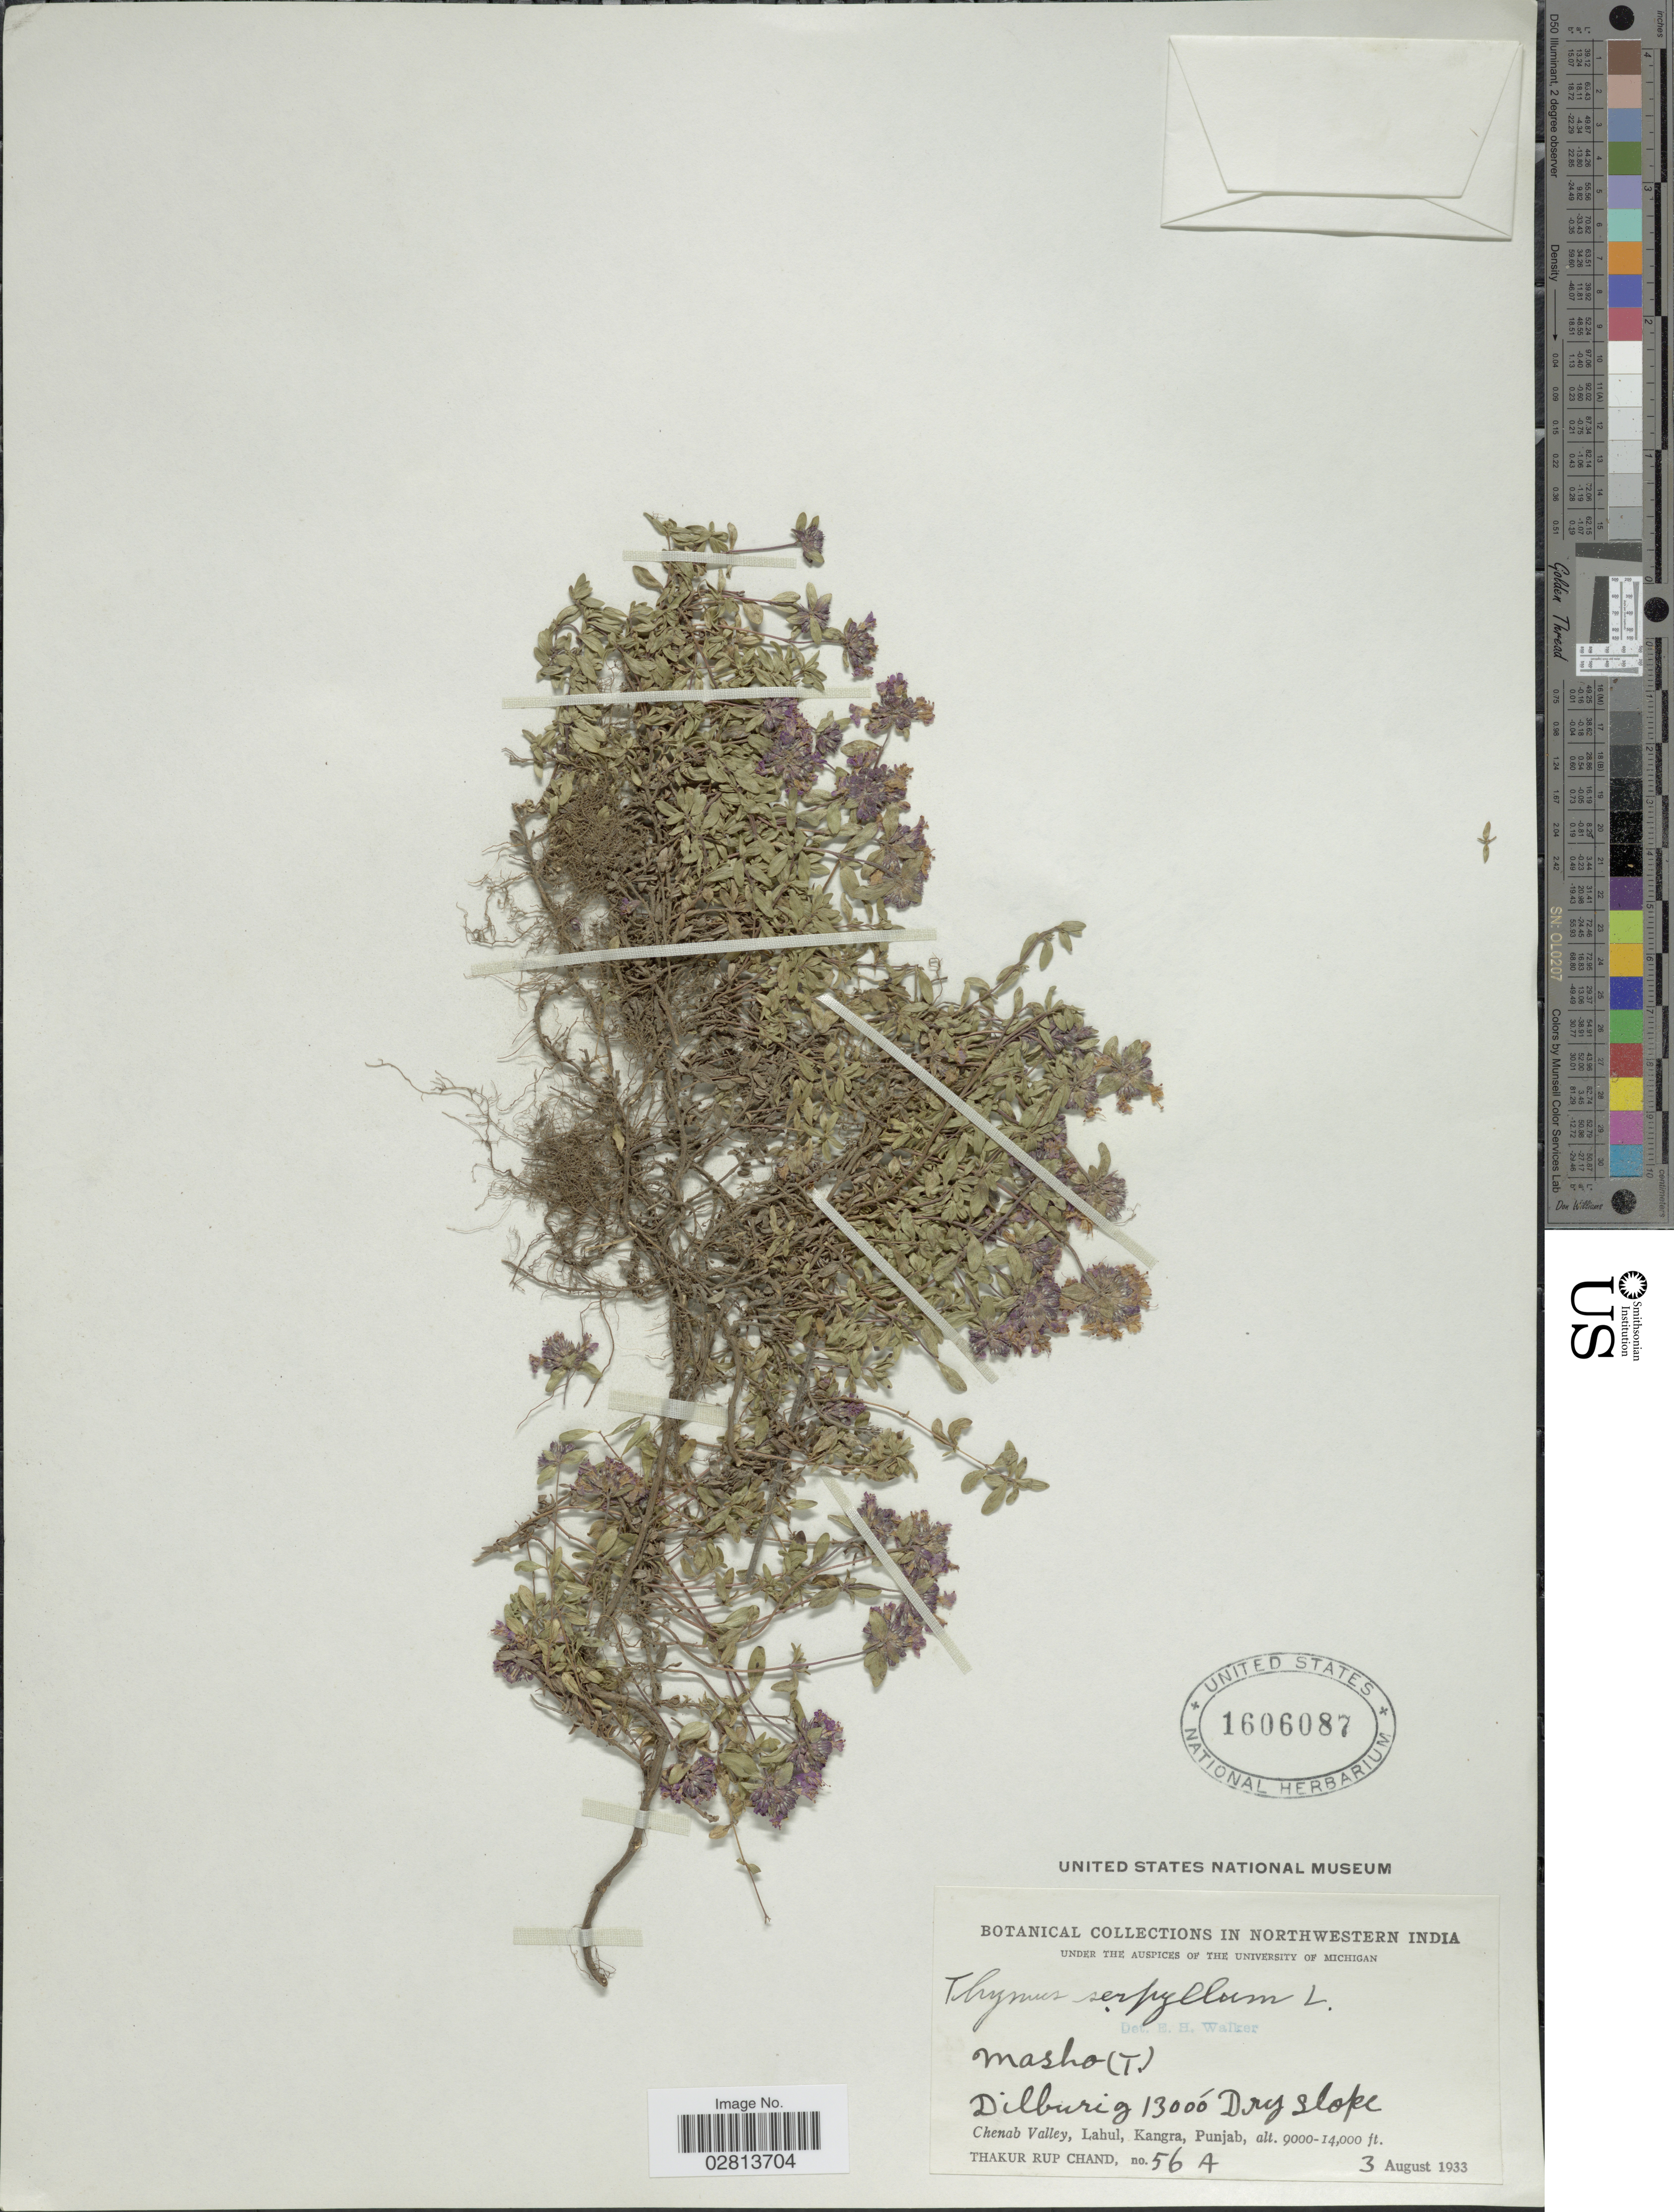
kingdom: Plantae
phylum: Tracheophyta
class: Magnoliopsida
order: Lamiales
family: Lamiaceae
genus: Thymus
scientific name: Thymus serpyllum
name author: L.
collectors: T. R. Chand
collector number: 56A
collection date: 1933-08-03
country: India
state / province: Himachal Pradesh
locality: Northwestern India. Dilburig, Chenab Valley, Lahul, Kangra.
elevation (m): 3962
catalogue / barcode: US 1606087